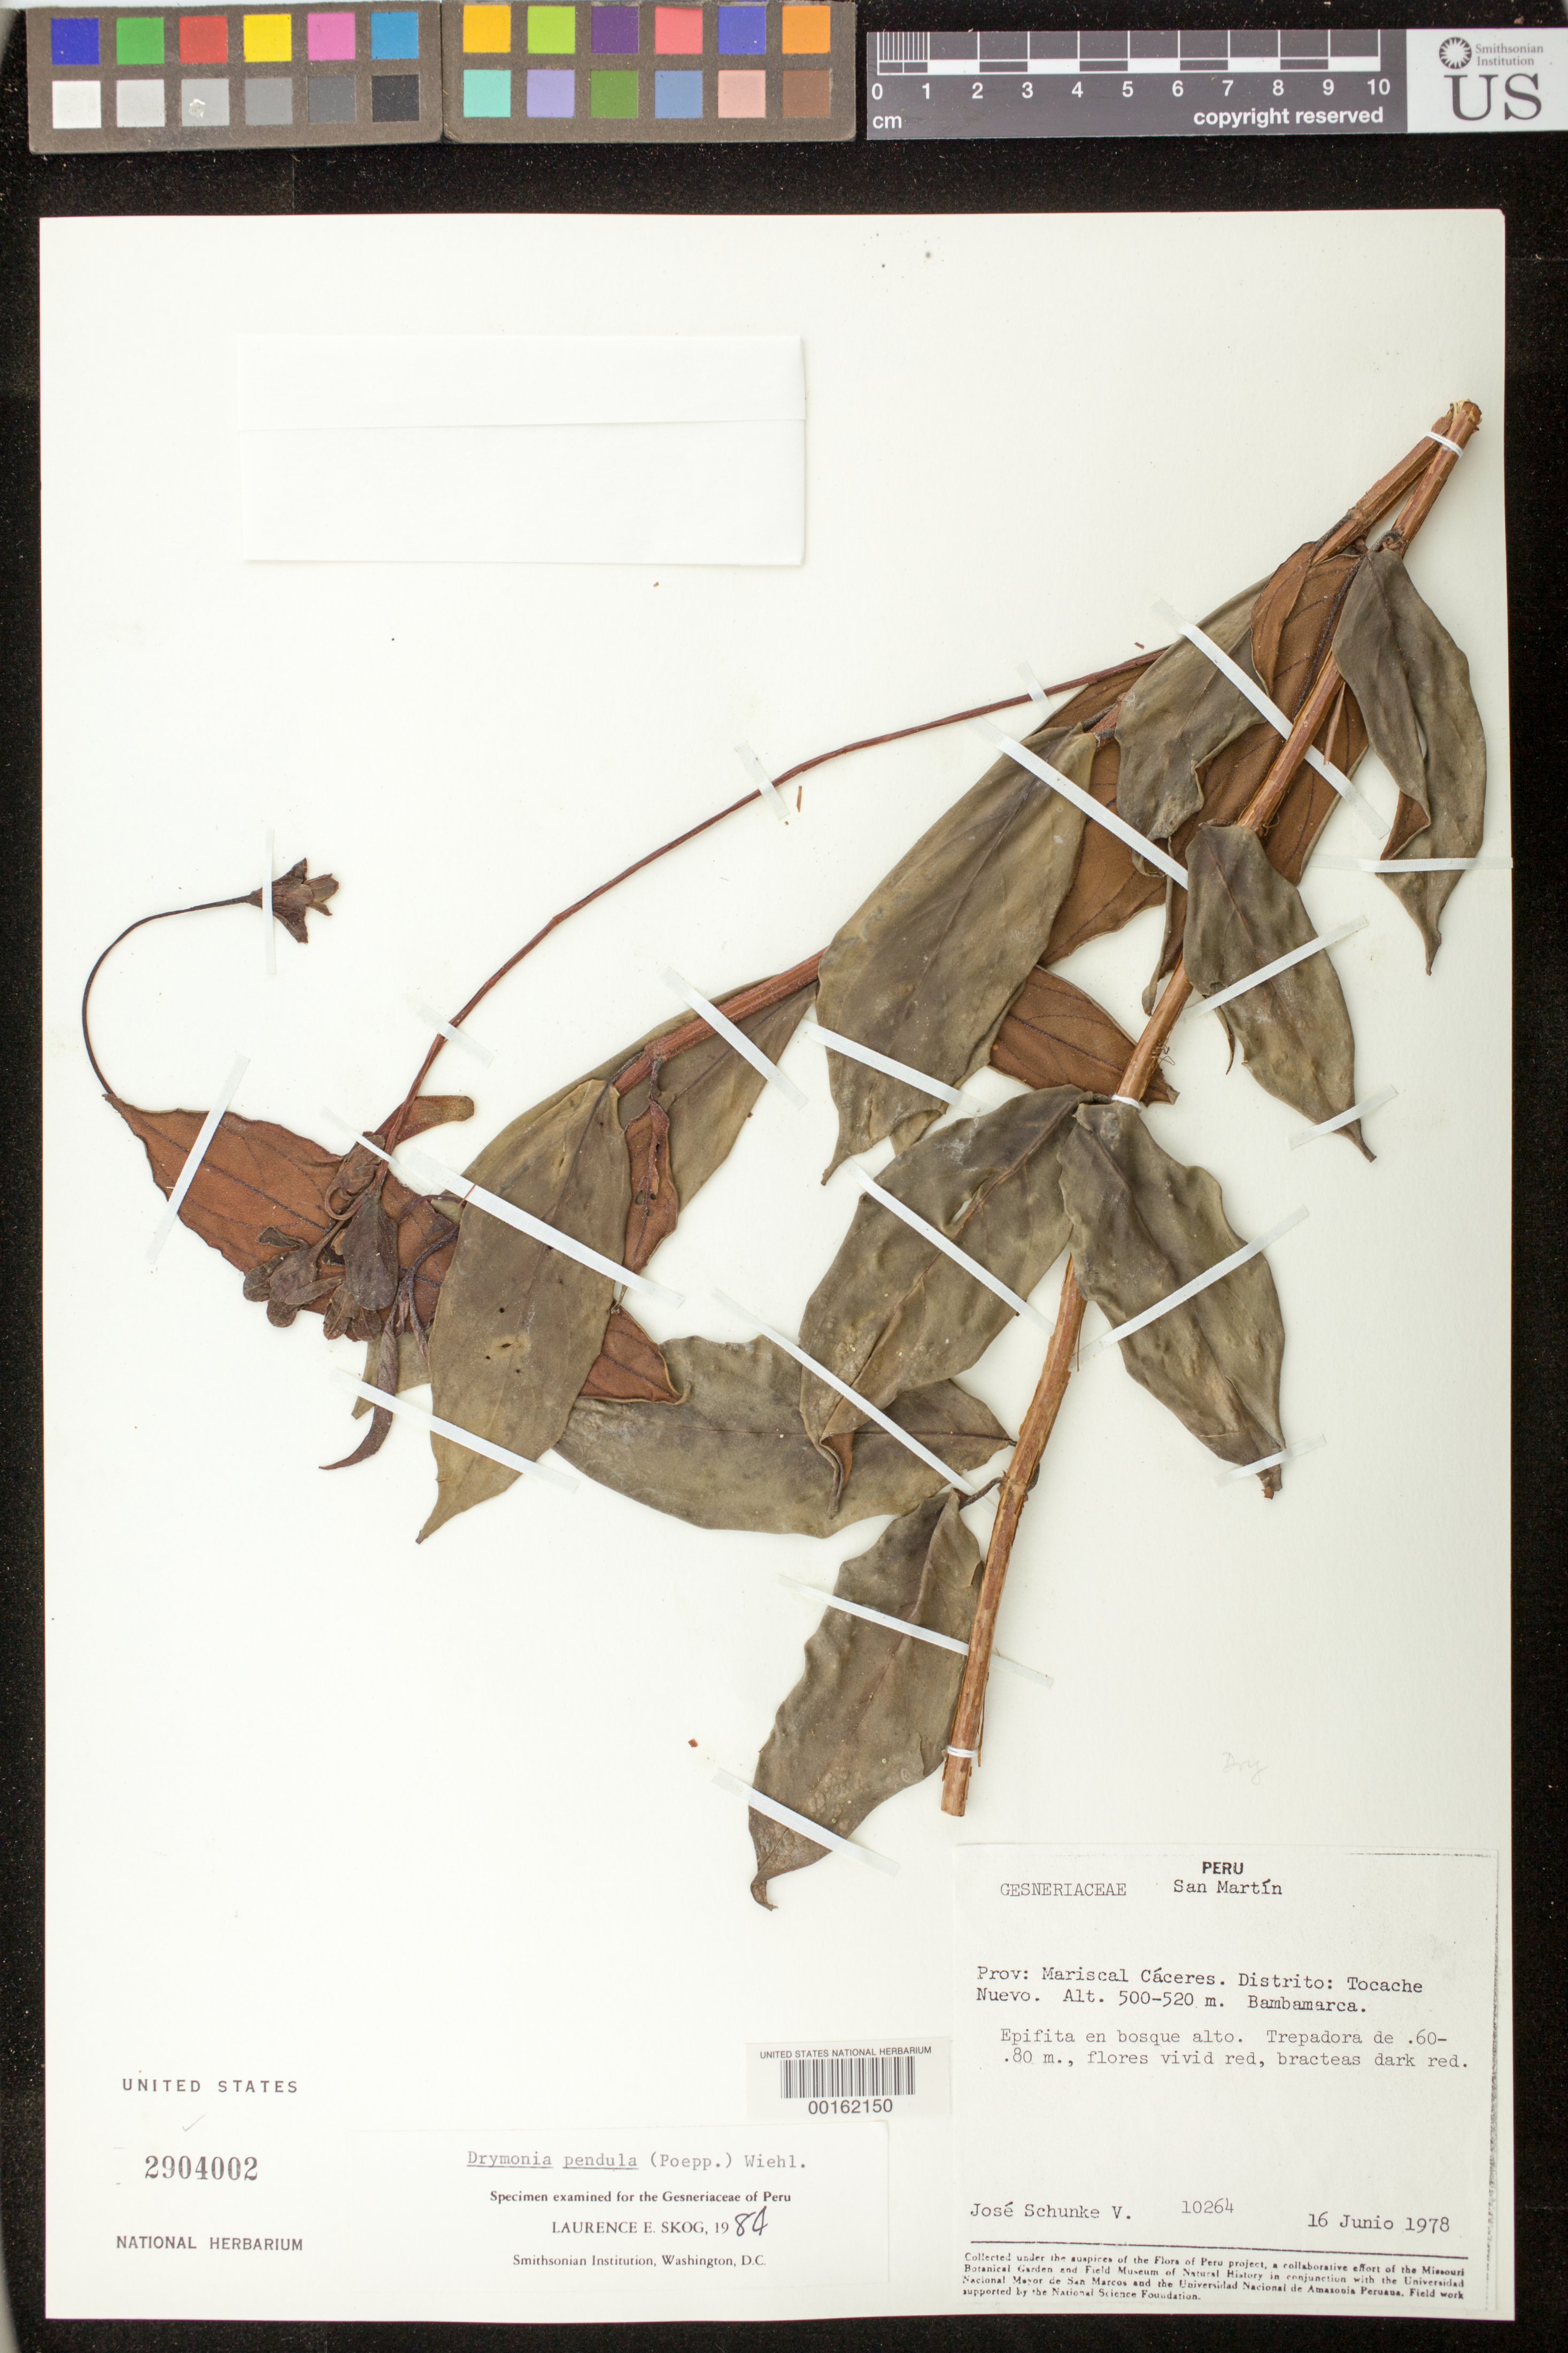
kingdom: Plantae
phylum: Tracheophyta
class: Magnoliopsida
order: Lamiales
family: Gesneriaceae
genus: Drymonia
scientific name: Drymonia pendula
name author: (Poepp.) Wiehler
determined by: Skog, Laurence E.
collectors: J. Schunke Vigo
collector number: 10264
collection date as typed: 16 Jun 1978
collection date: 1978-06-16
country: Peru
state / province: San Martín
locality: Prov. Mariscal Cáceres, Dtto. Tocache Nuevo; Bambamarca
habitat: En bosque alto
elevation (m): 500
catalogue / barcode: US 2904002